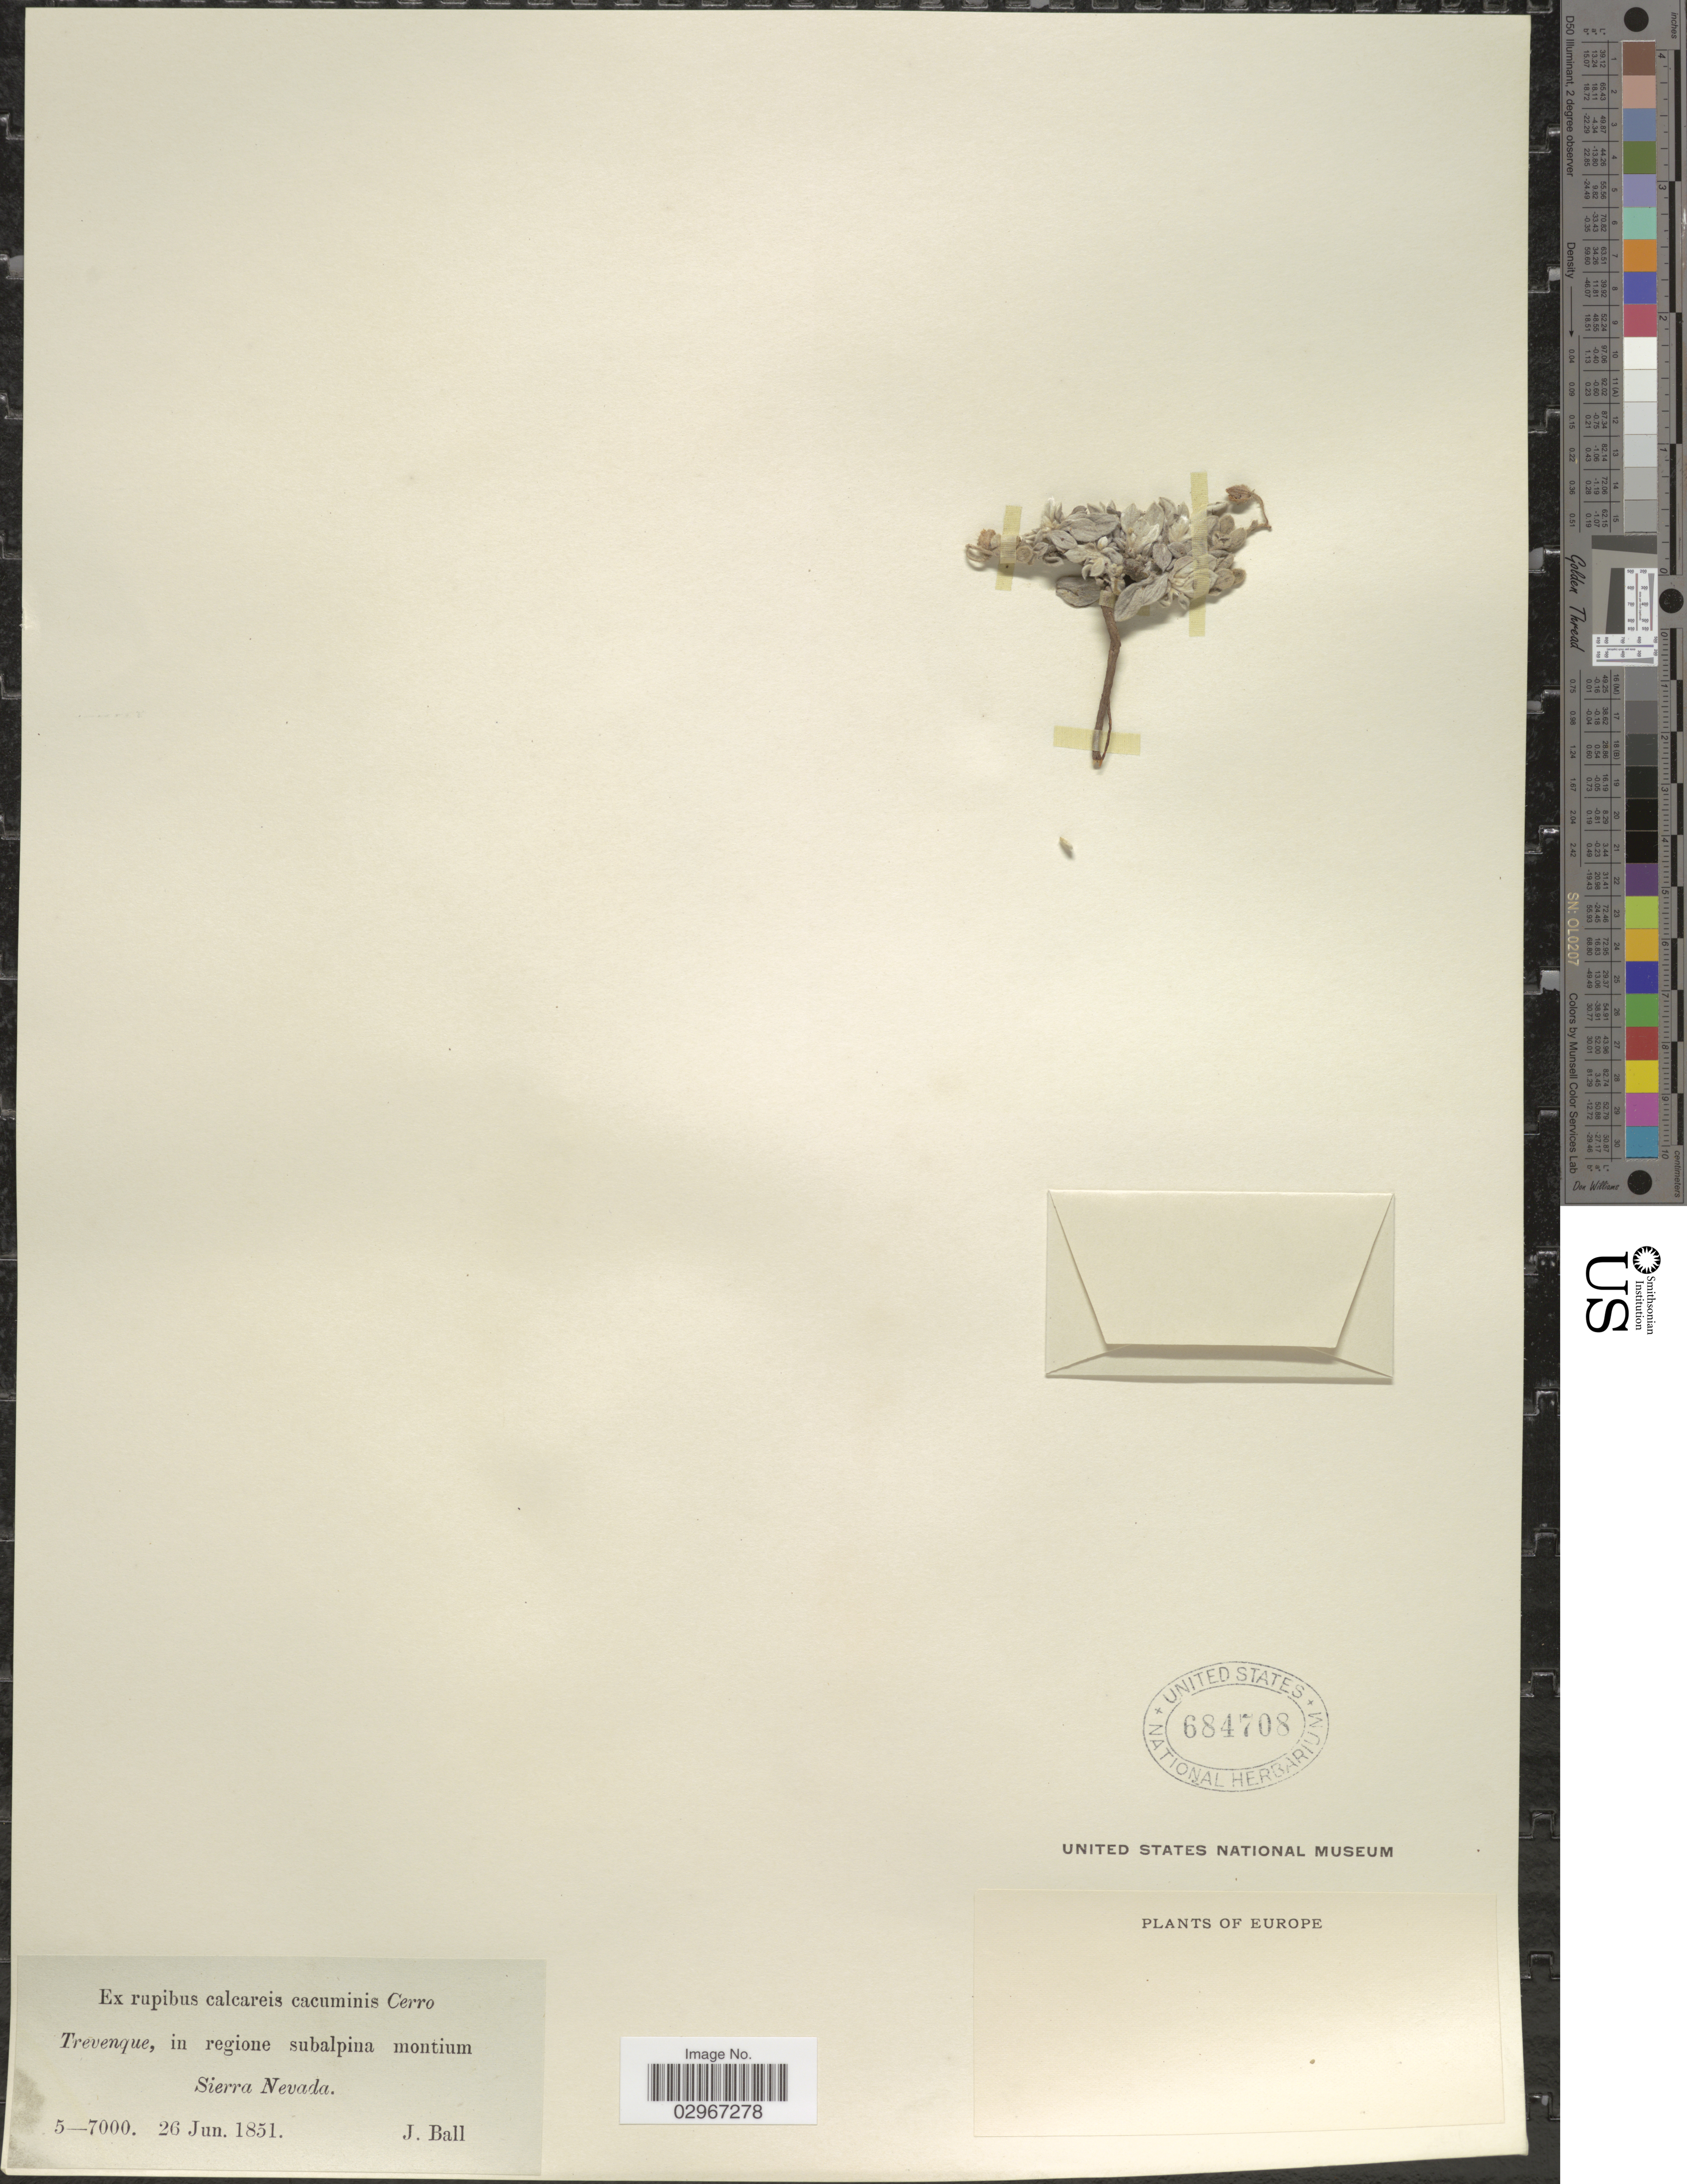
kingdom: Plantae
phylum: Tracheophyta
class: Magnoliopsida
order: Malvales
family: Cistaceae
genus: Helianthemum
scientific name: Helianthemum sp.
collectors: J. Ball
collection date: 1851-06-26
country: Spain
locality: Ex rupibus cacuminis Cerro Trevenque, in regione subalpina montium, Sierra Nevada, Europe.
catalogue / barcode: US 684708